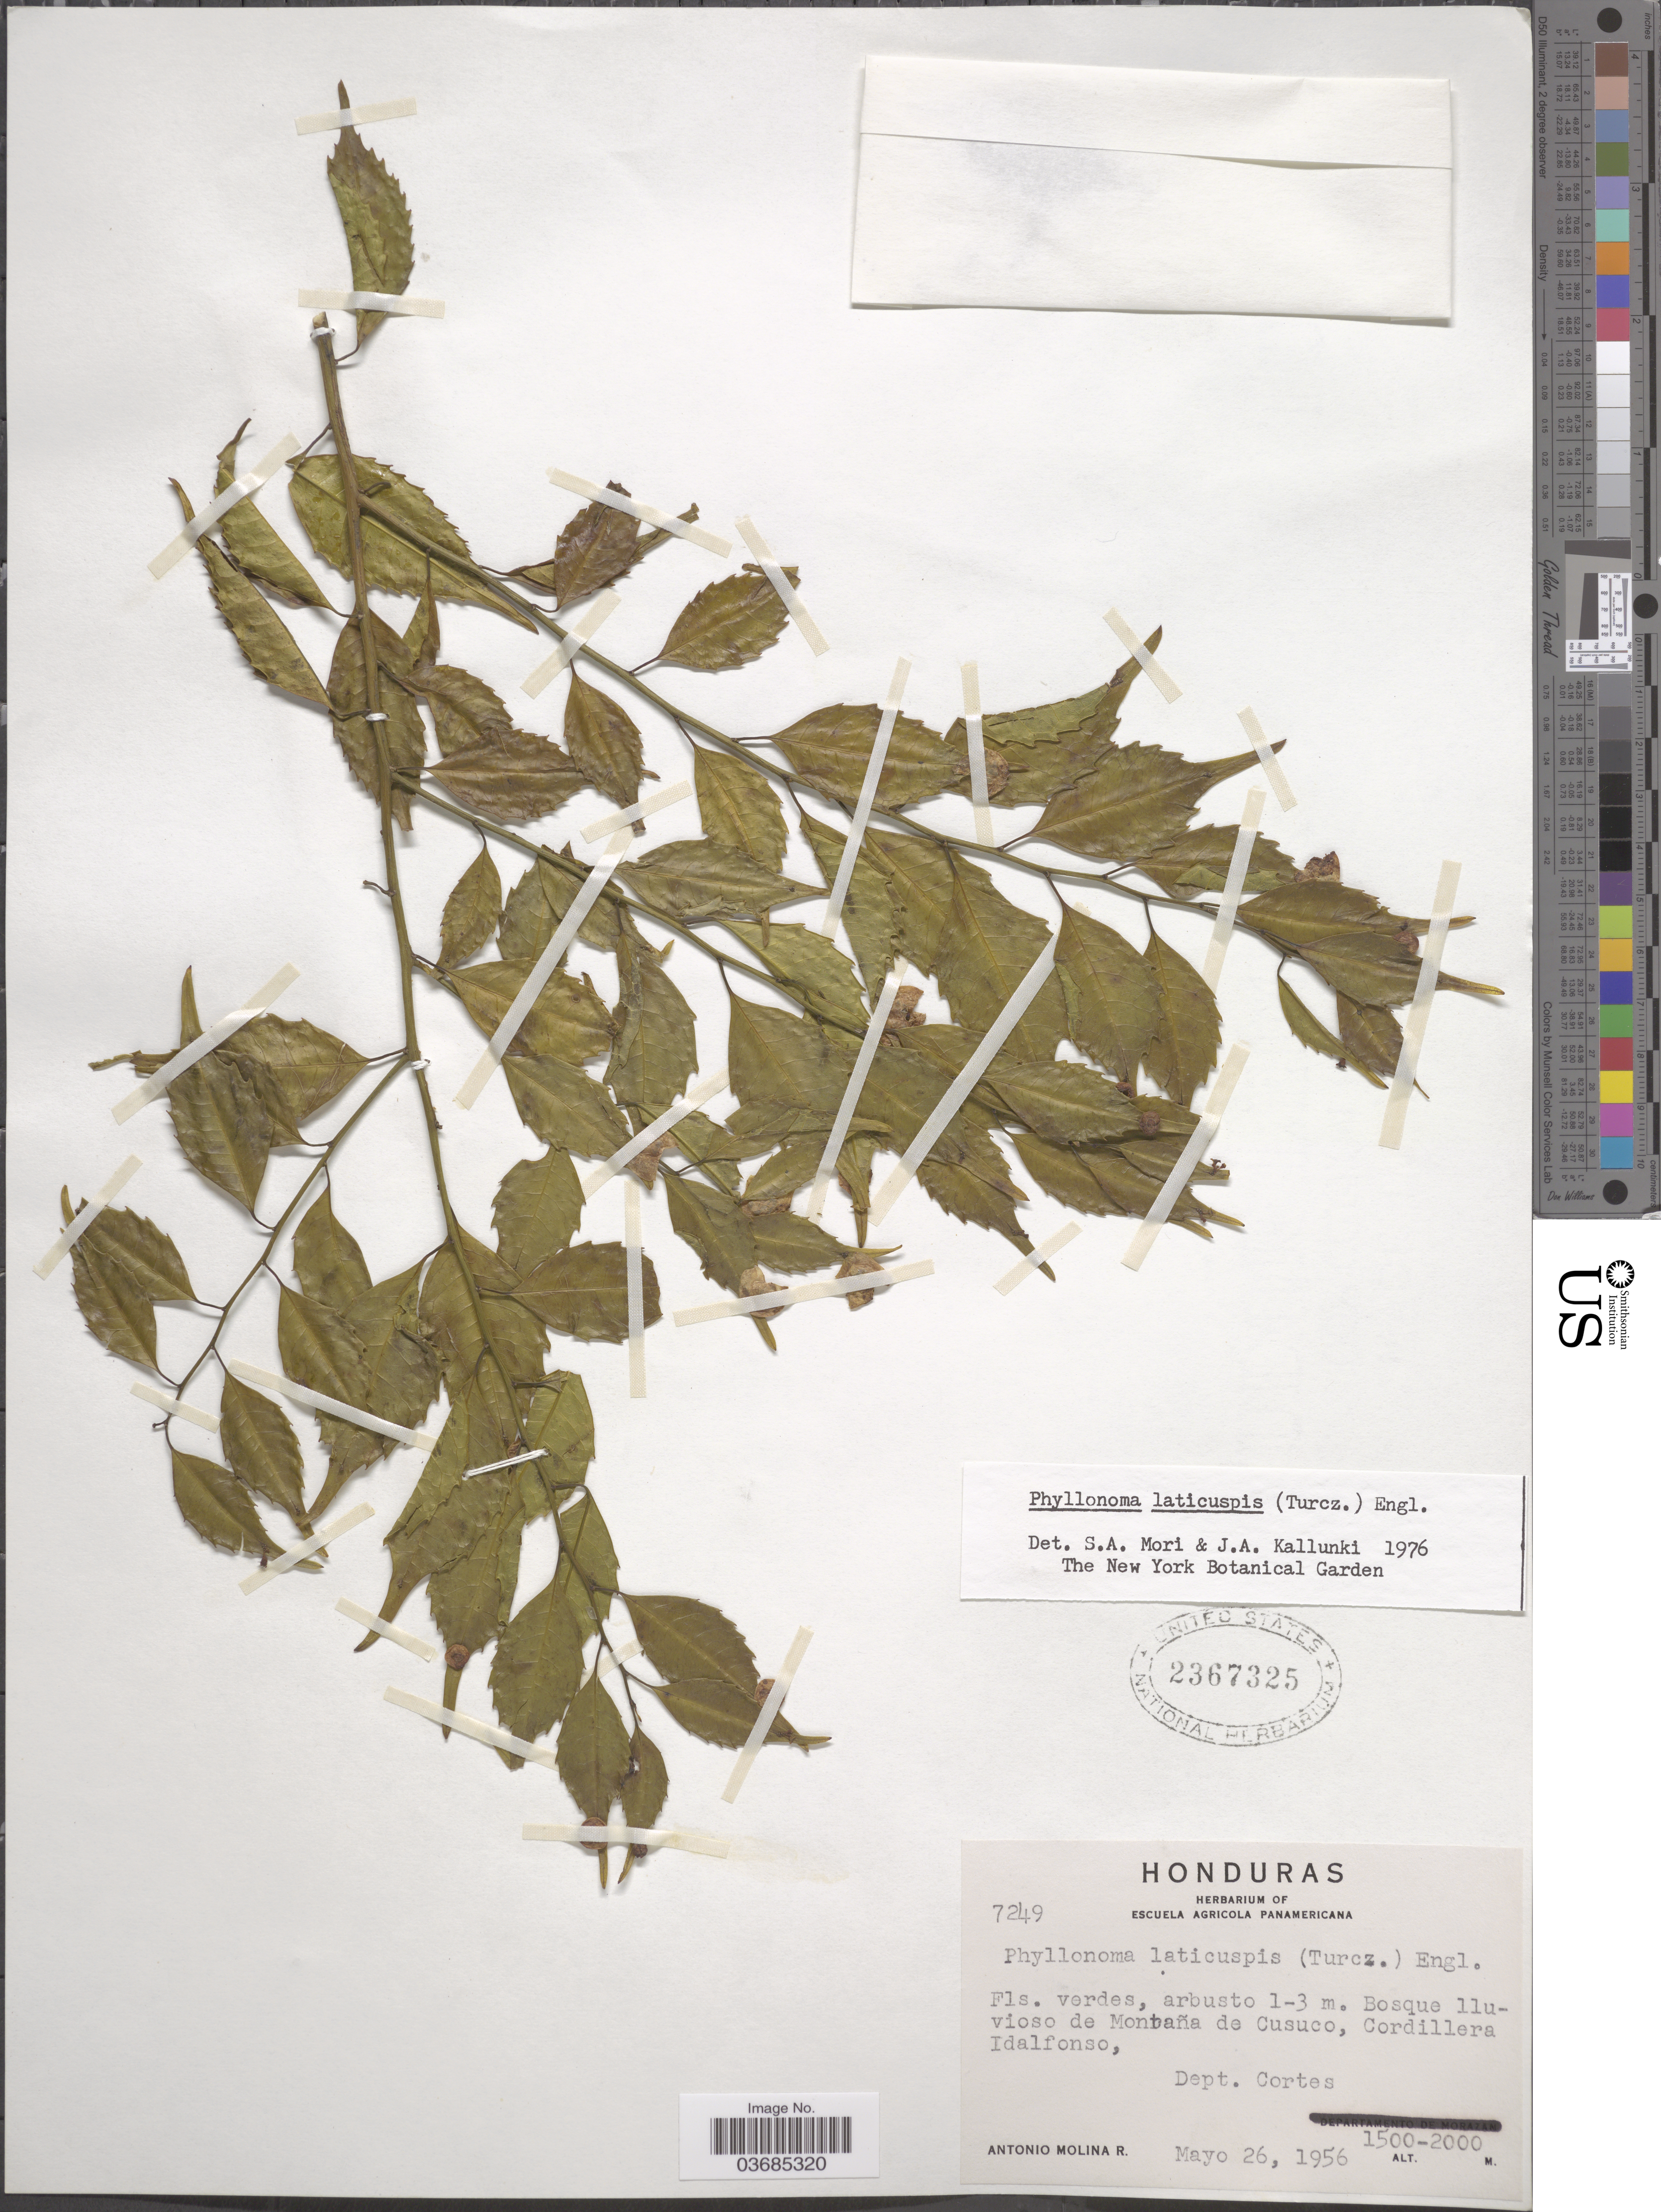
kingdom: Plantae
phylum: Tracheophyta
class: Magnoliopsida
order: Aquifoliales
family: Phyllonomaceae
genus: Phyllonoma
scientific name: Phyllonoma laticuspis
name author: (Turcz.) Engl.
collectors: A. Molina R.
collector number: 7249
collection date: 1956-05-26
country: Honduras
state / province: Cortes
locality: Bosque lluvioso de Montaña de Cusuco, Cordillera Idalfonso, Dept. Cortes.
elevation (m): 1500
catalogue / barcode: US 2367325